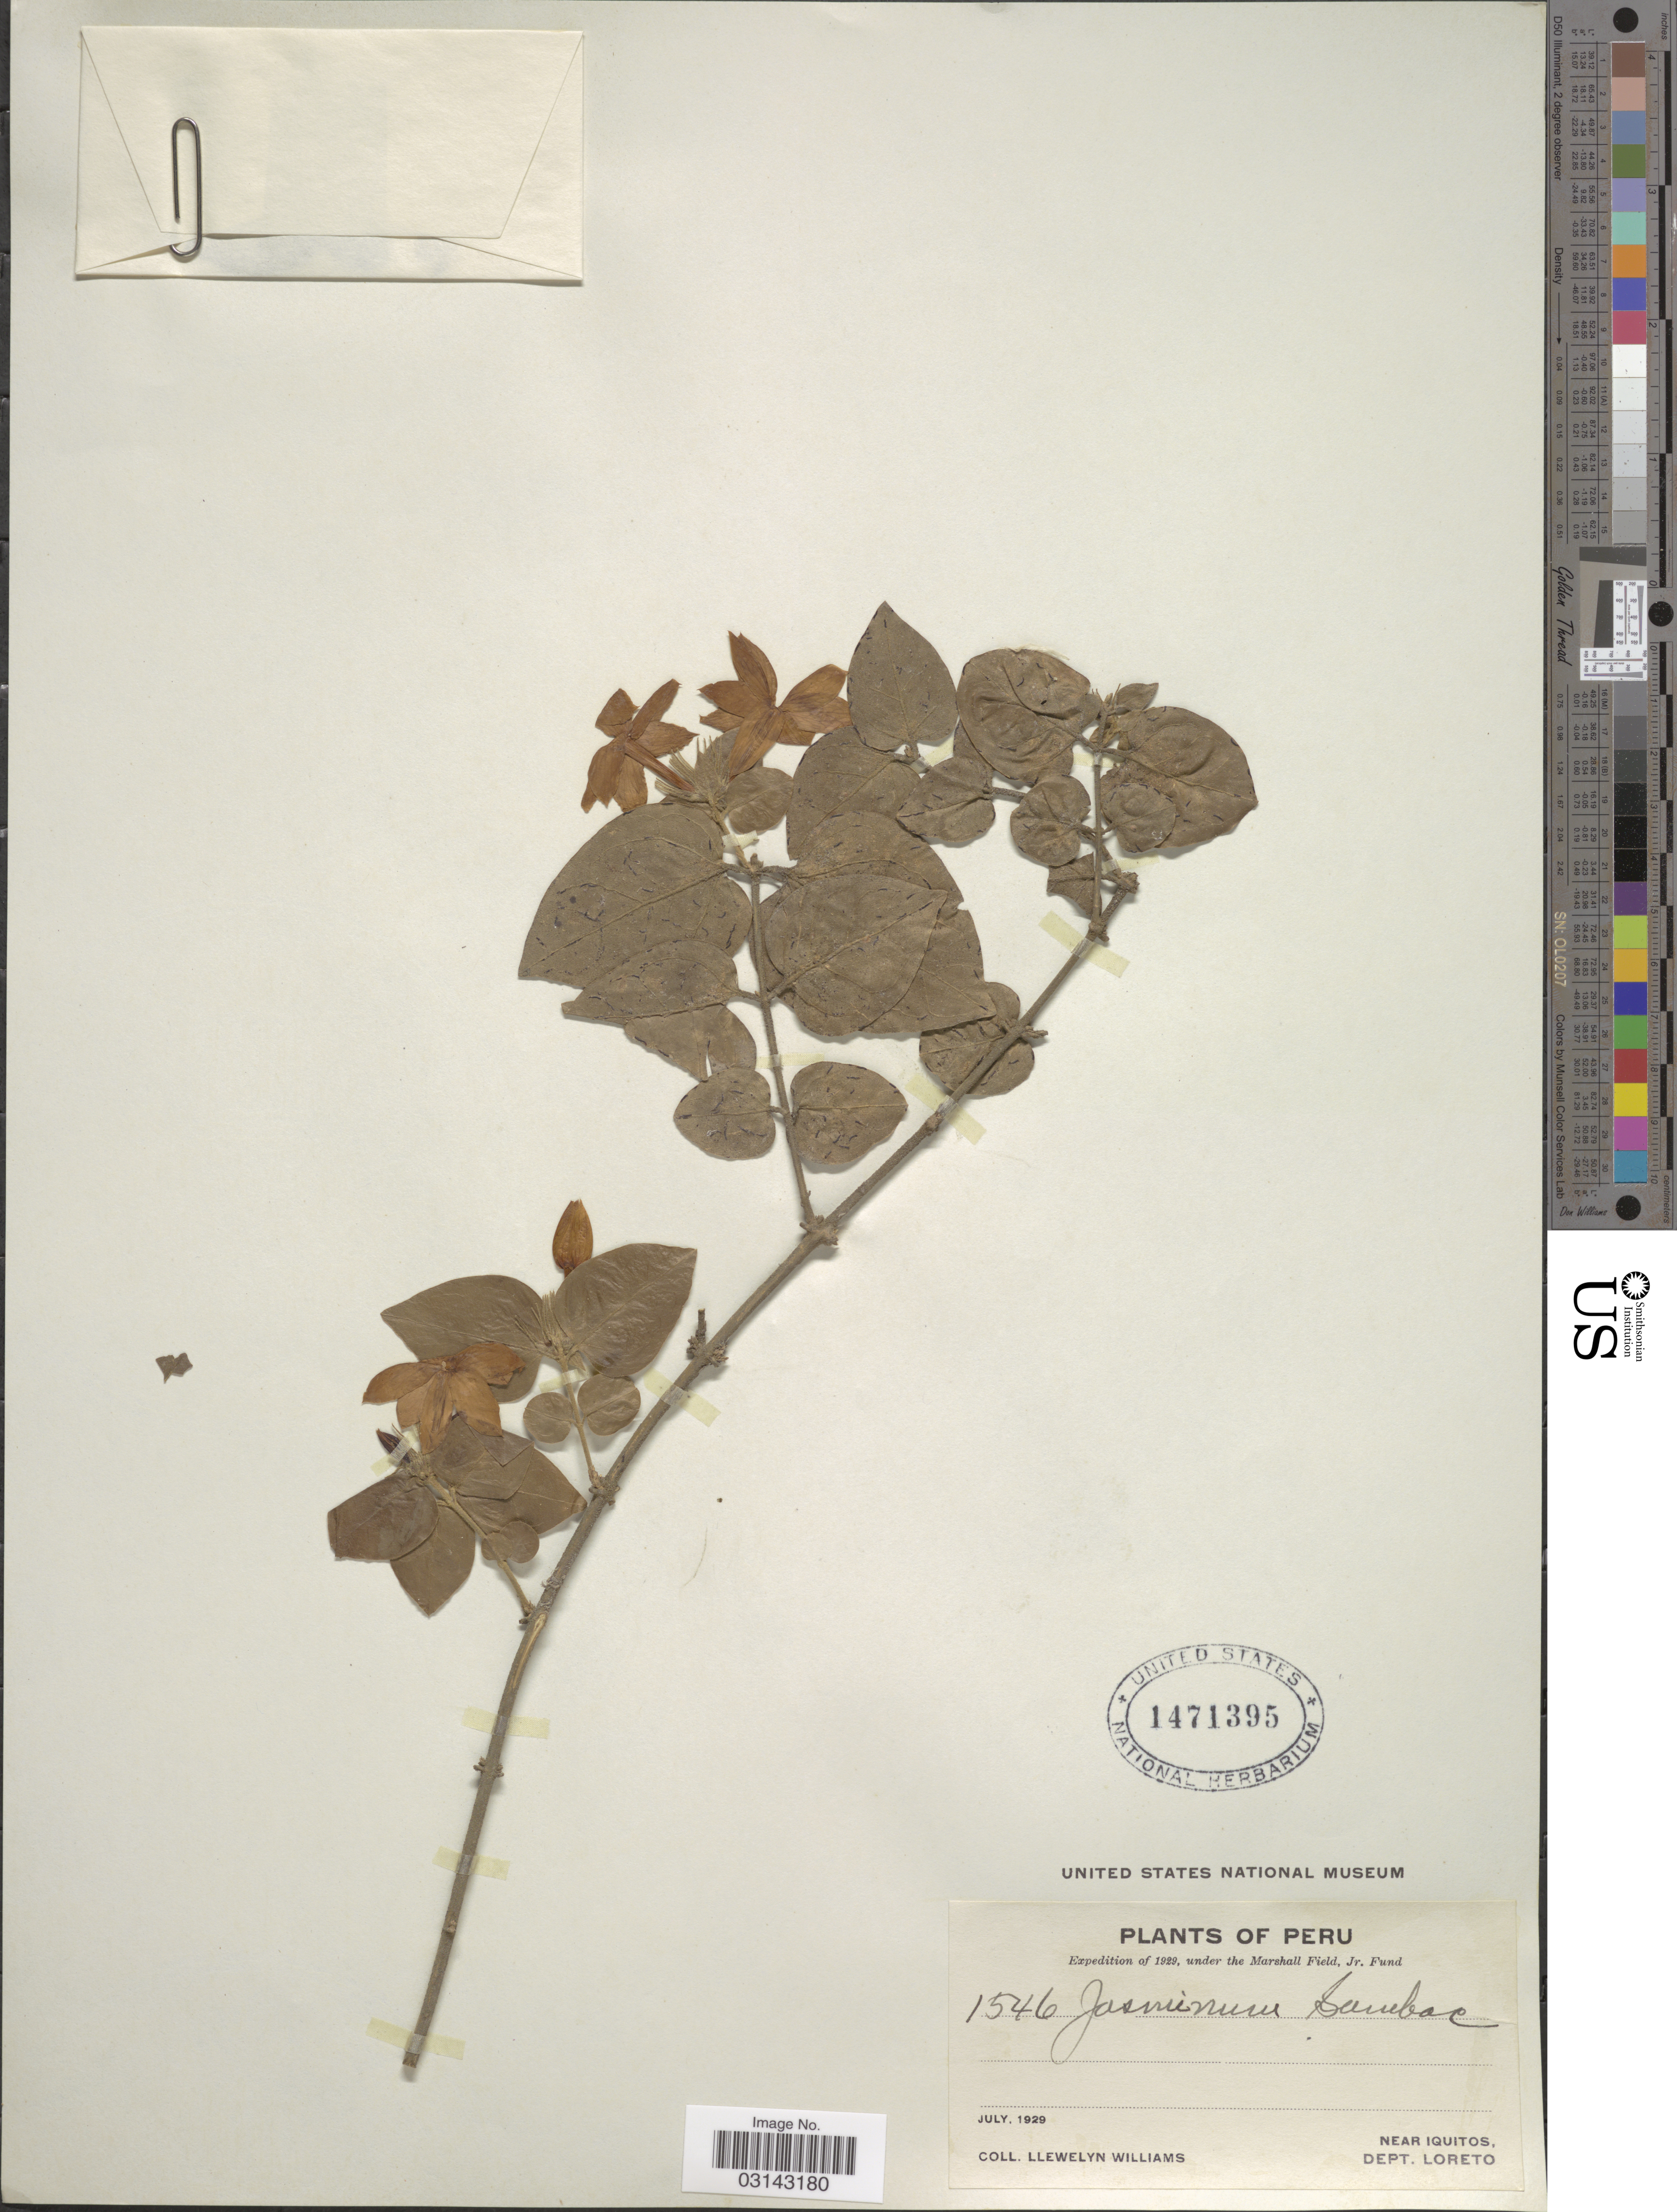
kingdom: Plantae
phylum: Tracheophyta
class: Magnoliopsida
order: Lamiales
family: Oleaceae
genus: Jasminum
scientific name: Jasminum pubescens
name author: (Retz.) Willd.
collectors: Ll. Williams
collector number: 1546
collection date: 1929-07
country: Peru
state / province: Loreto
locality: Near Iquitos. Dept. Loreto.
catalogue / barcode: US 1471395